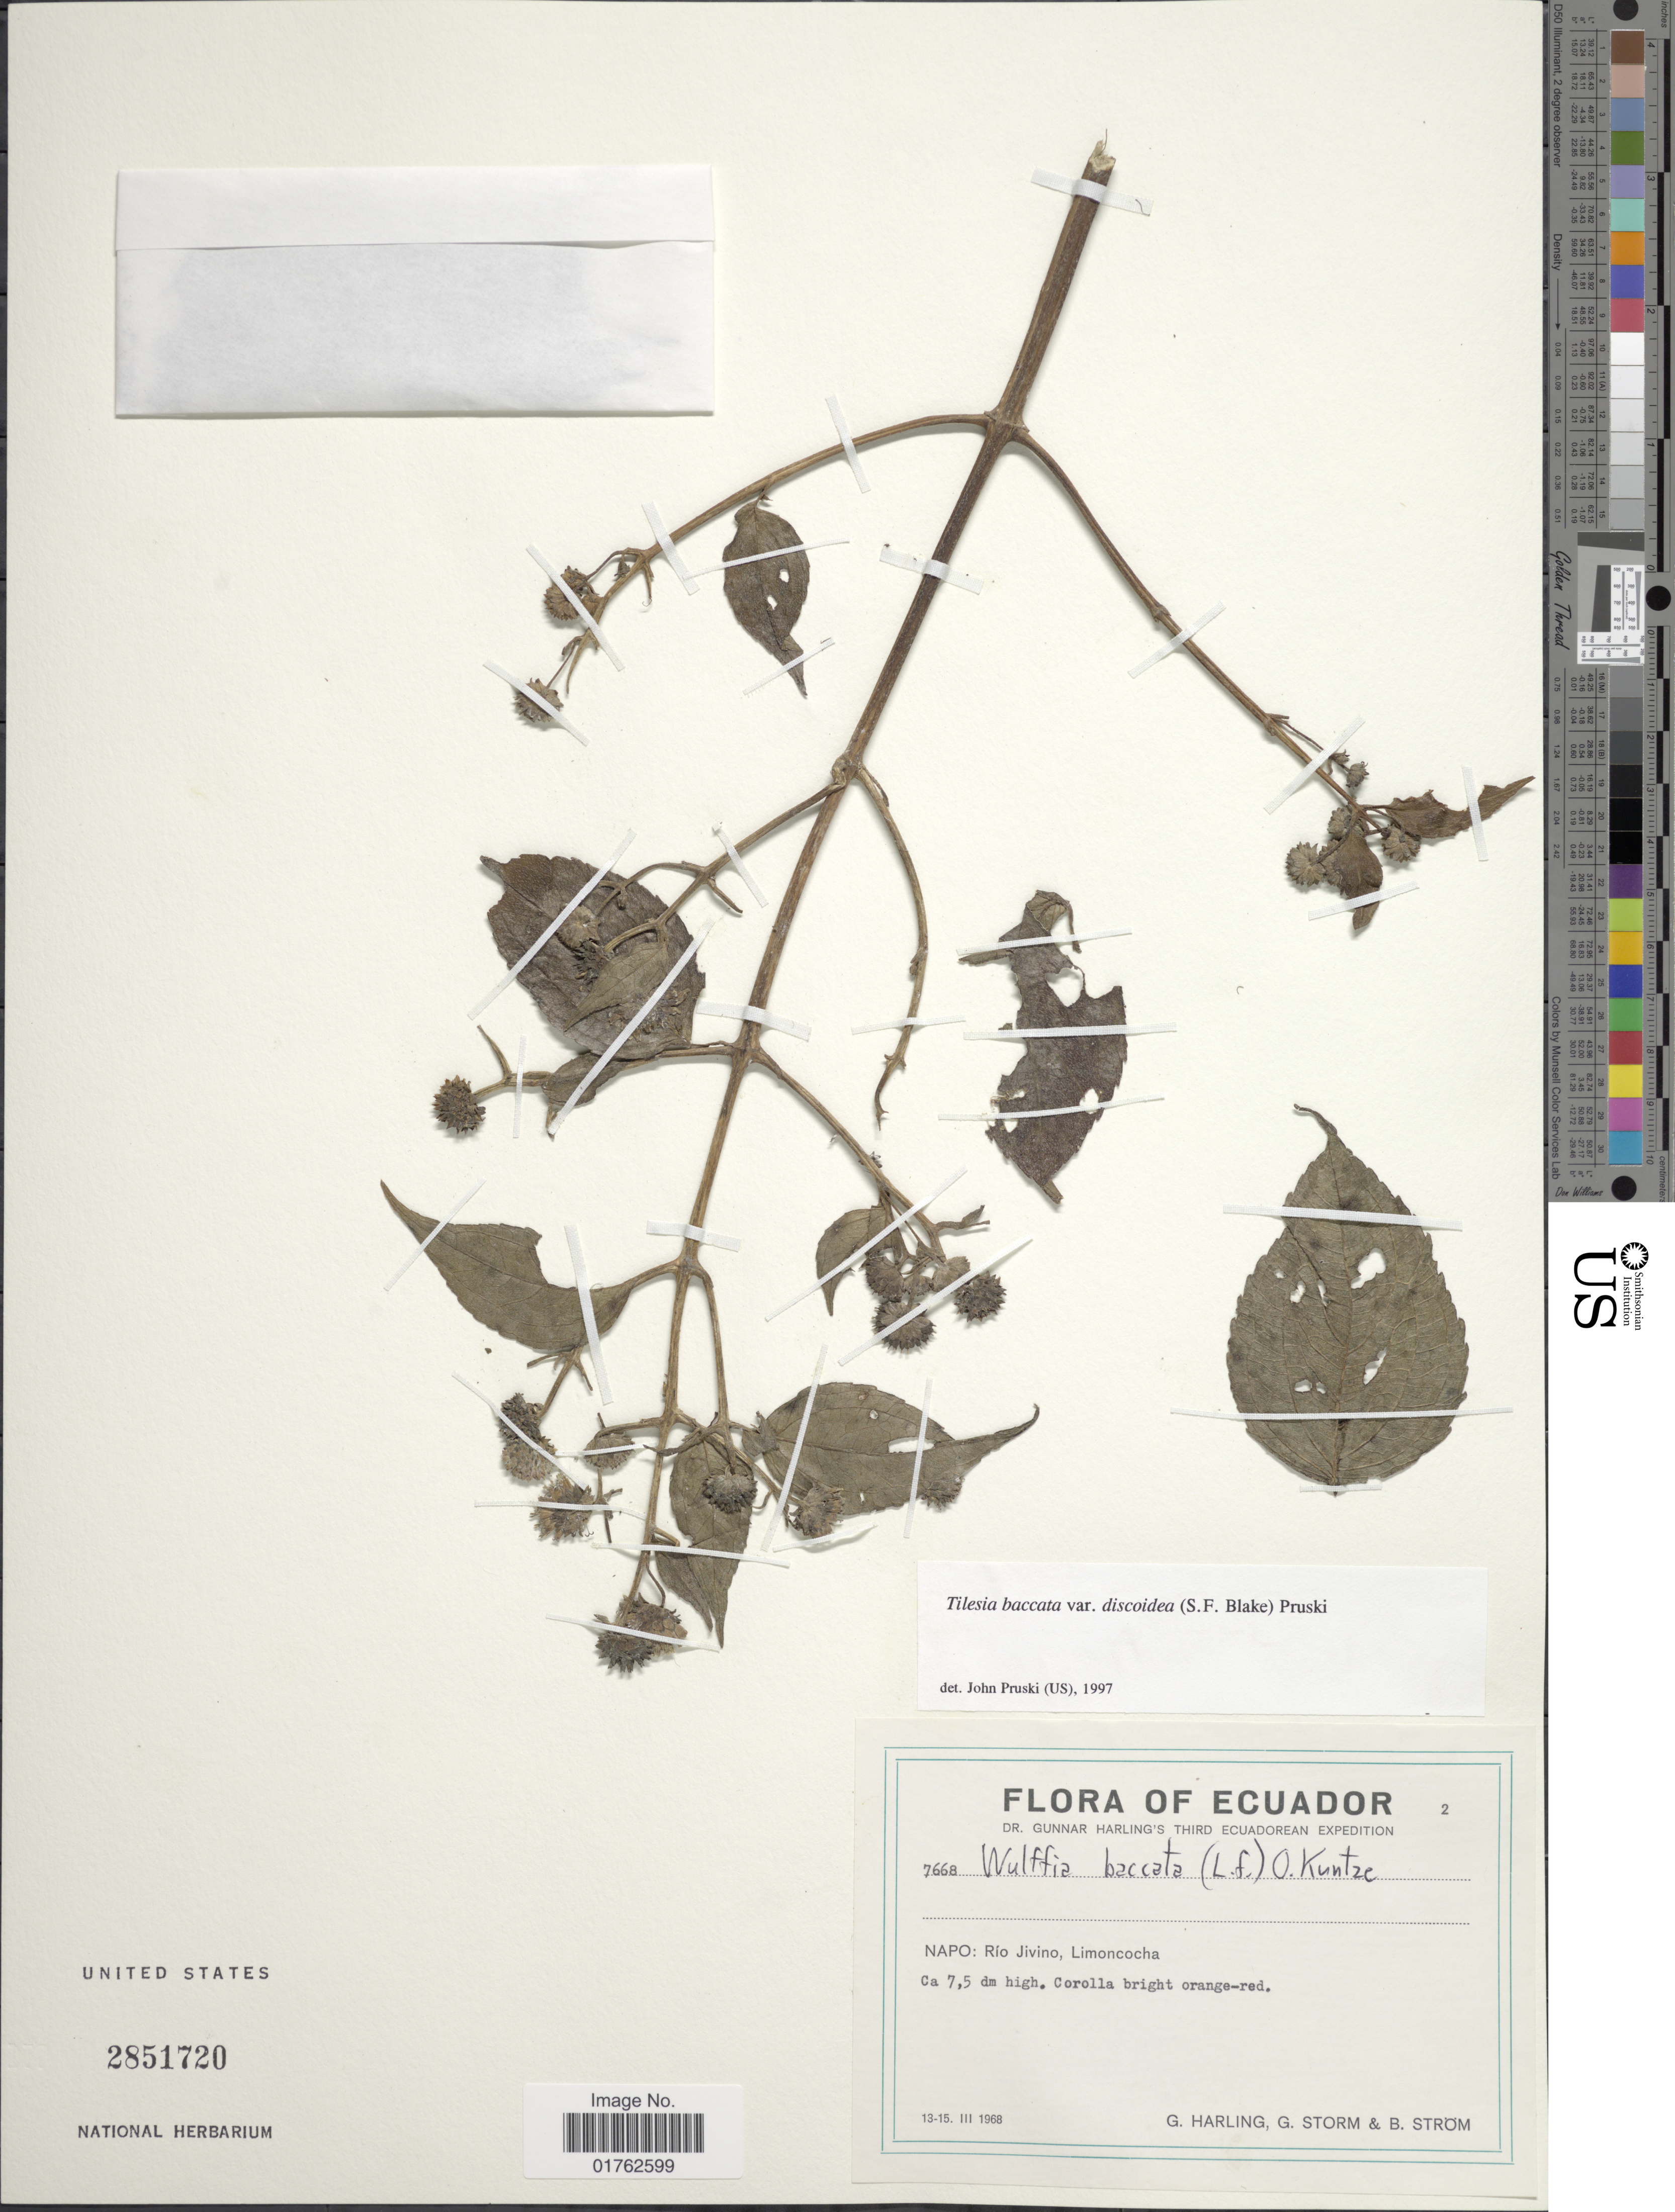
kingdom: Plantae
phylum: Tracheophyta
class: Magnoliopsida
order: Asterales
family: Asteraceae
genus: Wulffia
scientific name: Wulffia baccata var. discoidea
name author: S.F. Blake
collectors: G. Harling, G. Storm & B. Ström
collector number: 7668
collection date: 1968-03-13/1968-03-15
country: Ecuador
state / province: Napo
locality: Rio Jivino, Limoncocha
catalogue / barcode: US 2851720